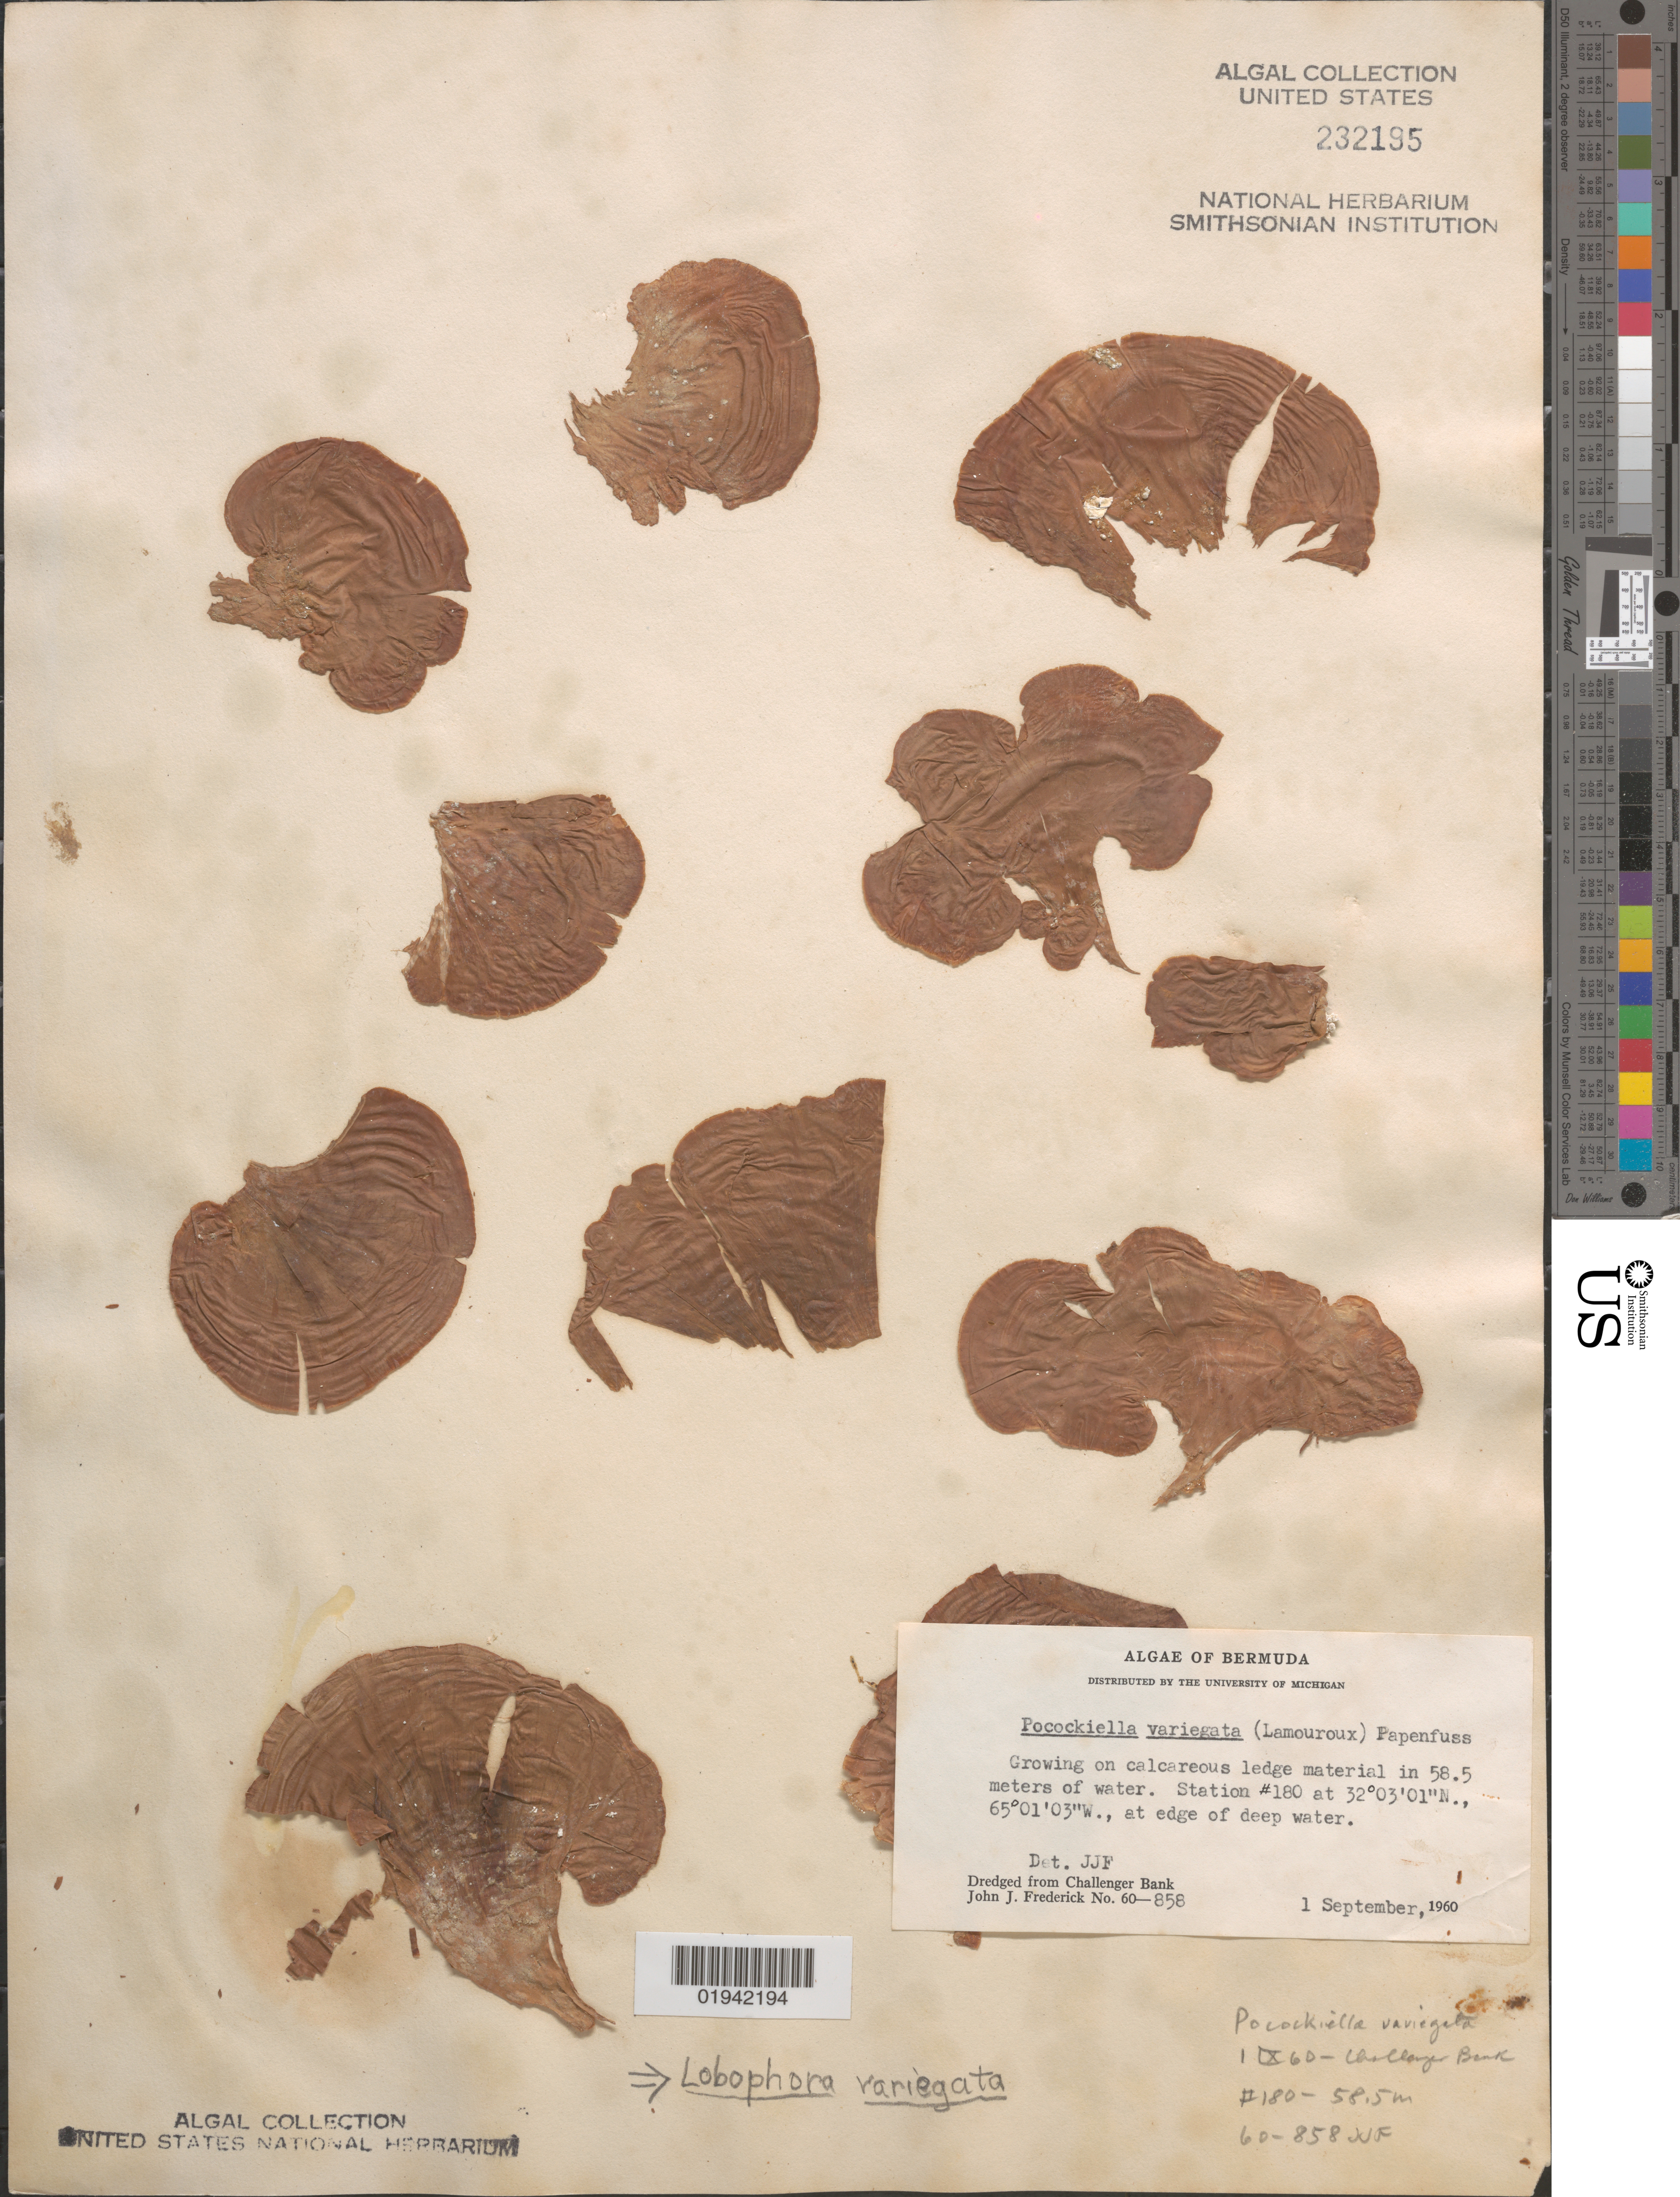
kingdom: Chromista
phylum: Ochrophyta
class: Phaeophyceae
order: Dictyotales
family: Dictyotaceae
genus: Pocockiella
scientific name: Pocockiella variegata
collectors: J. Frederick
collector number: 60-858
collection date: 1960-09-01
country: Bermuda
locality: Station #180, at edge of deep water. Dredged from Challenger Bank.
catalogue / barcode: US 232195